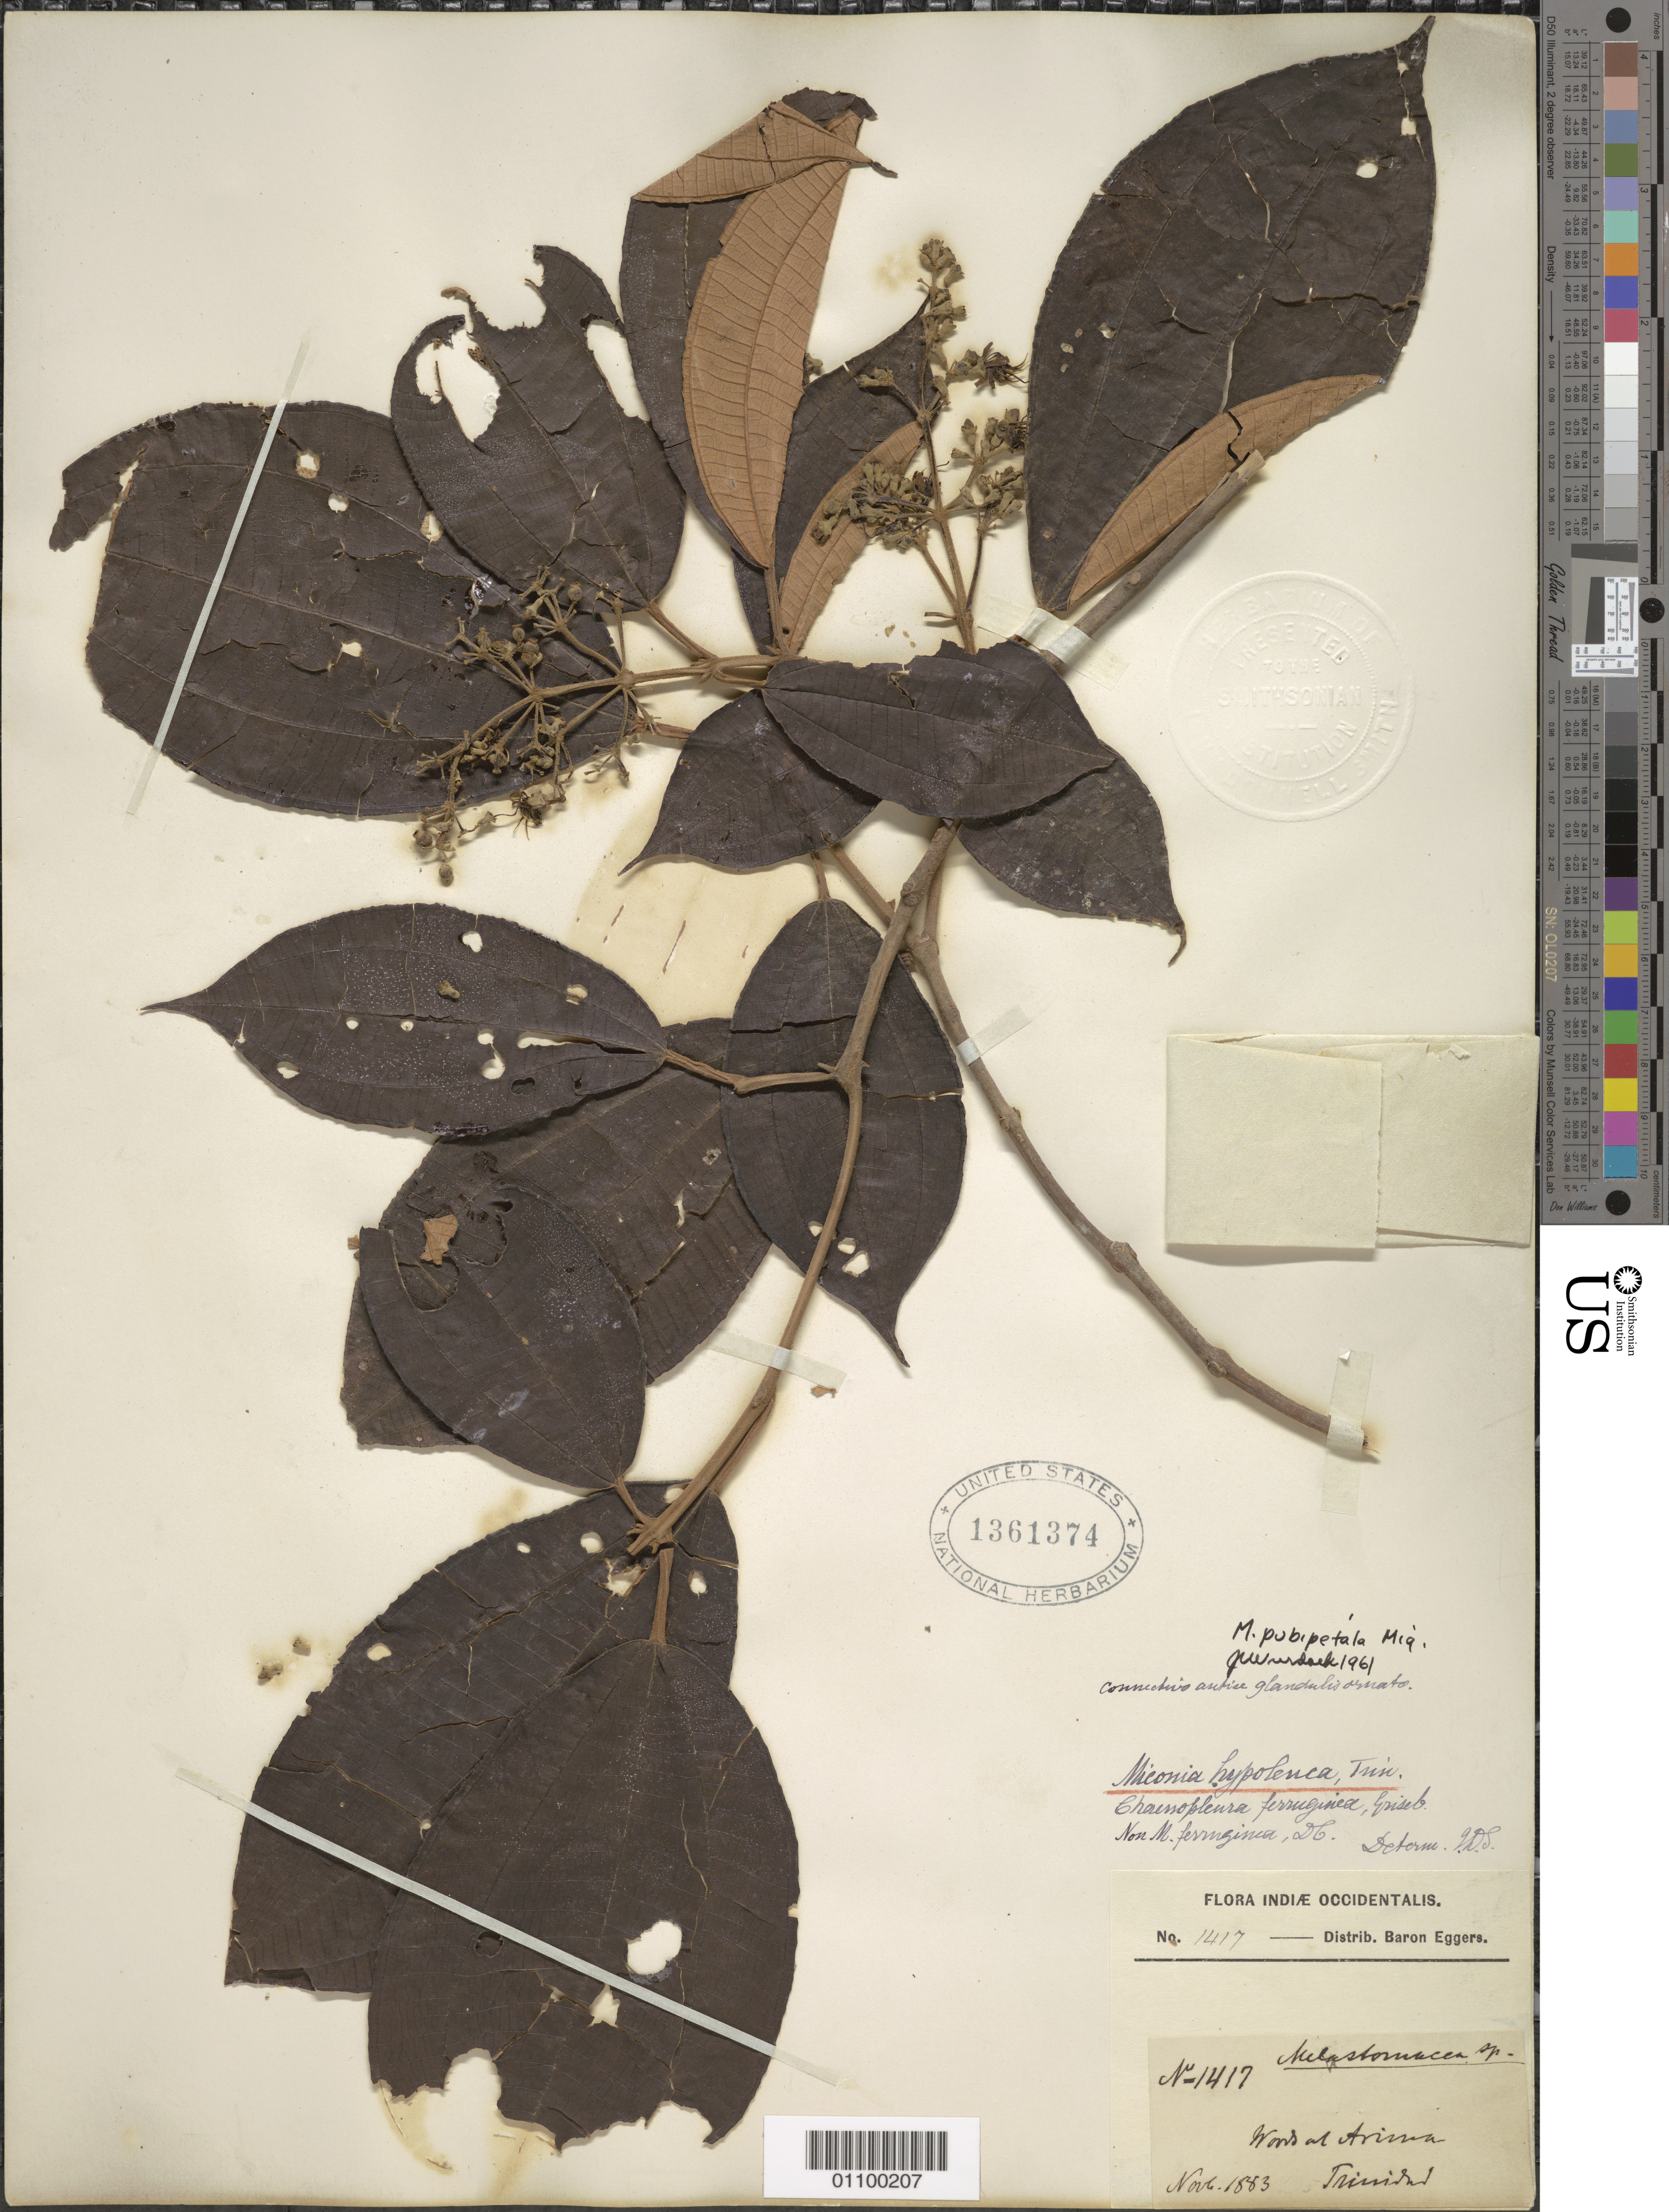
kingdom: Plantae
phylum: Tracheophyta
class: Magnoliopsida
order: Myrtales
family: Melastomataceae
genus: Miconia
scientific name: Miconia pubipetala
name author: Miq.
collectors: H. F. A. von Eggers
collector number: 1417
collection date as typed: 01 Nov 1883 to 30 Nov 1883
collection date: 1883-11-01/1883-11-30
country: Trinidad and Tobago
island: Trinidad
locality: woods at Arima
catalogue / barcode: US 1361374